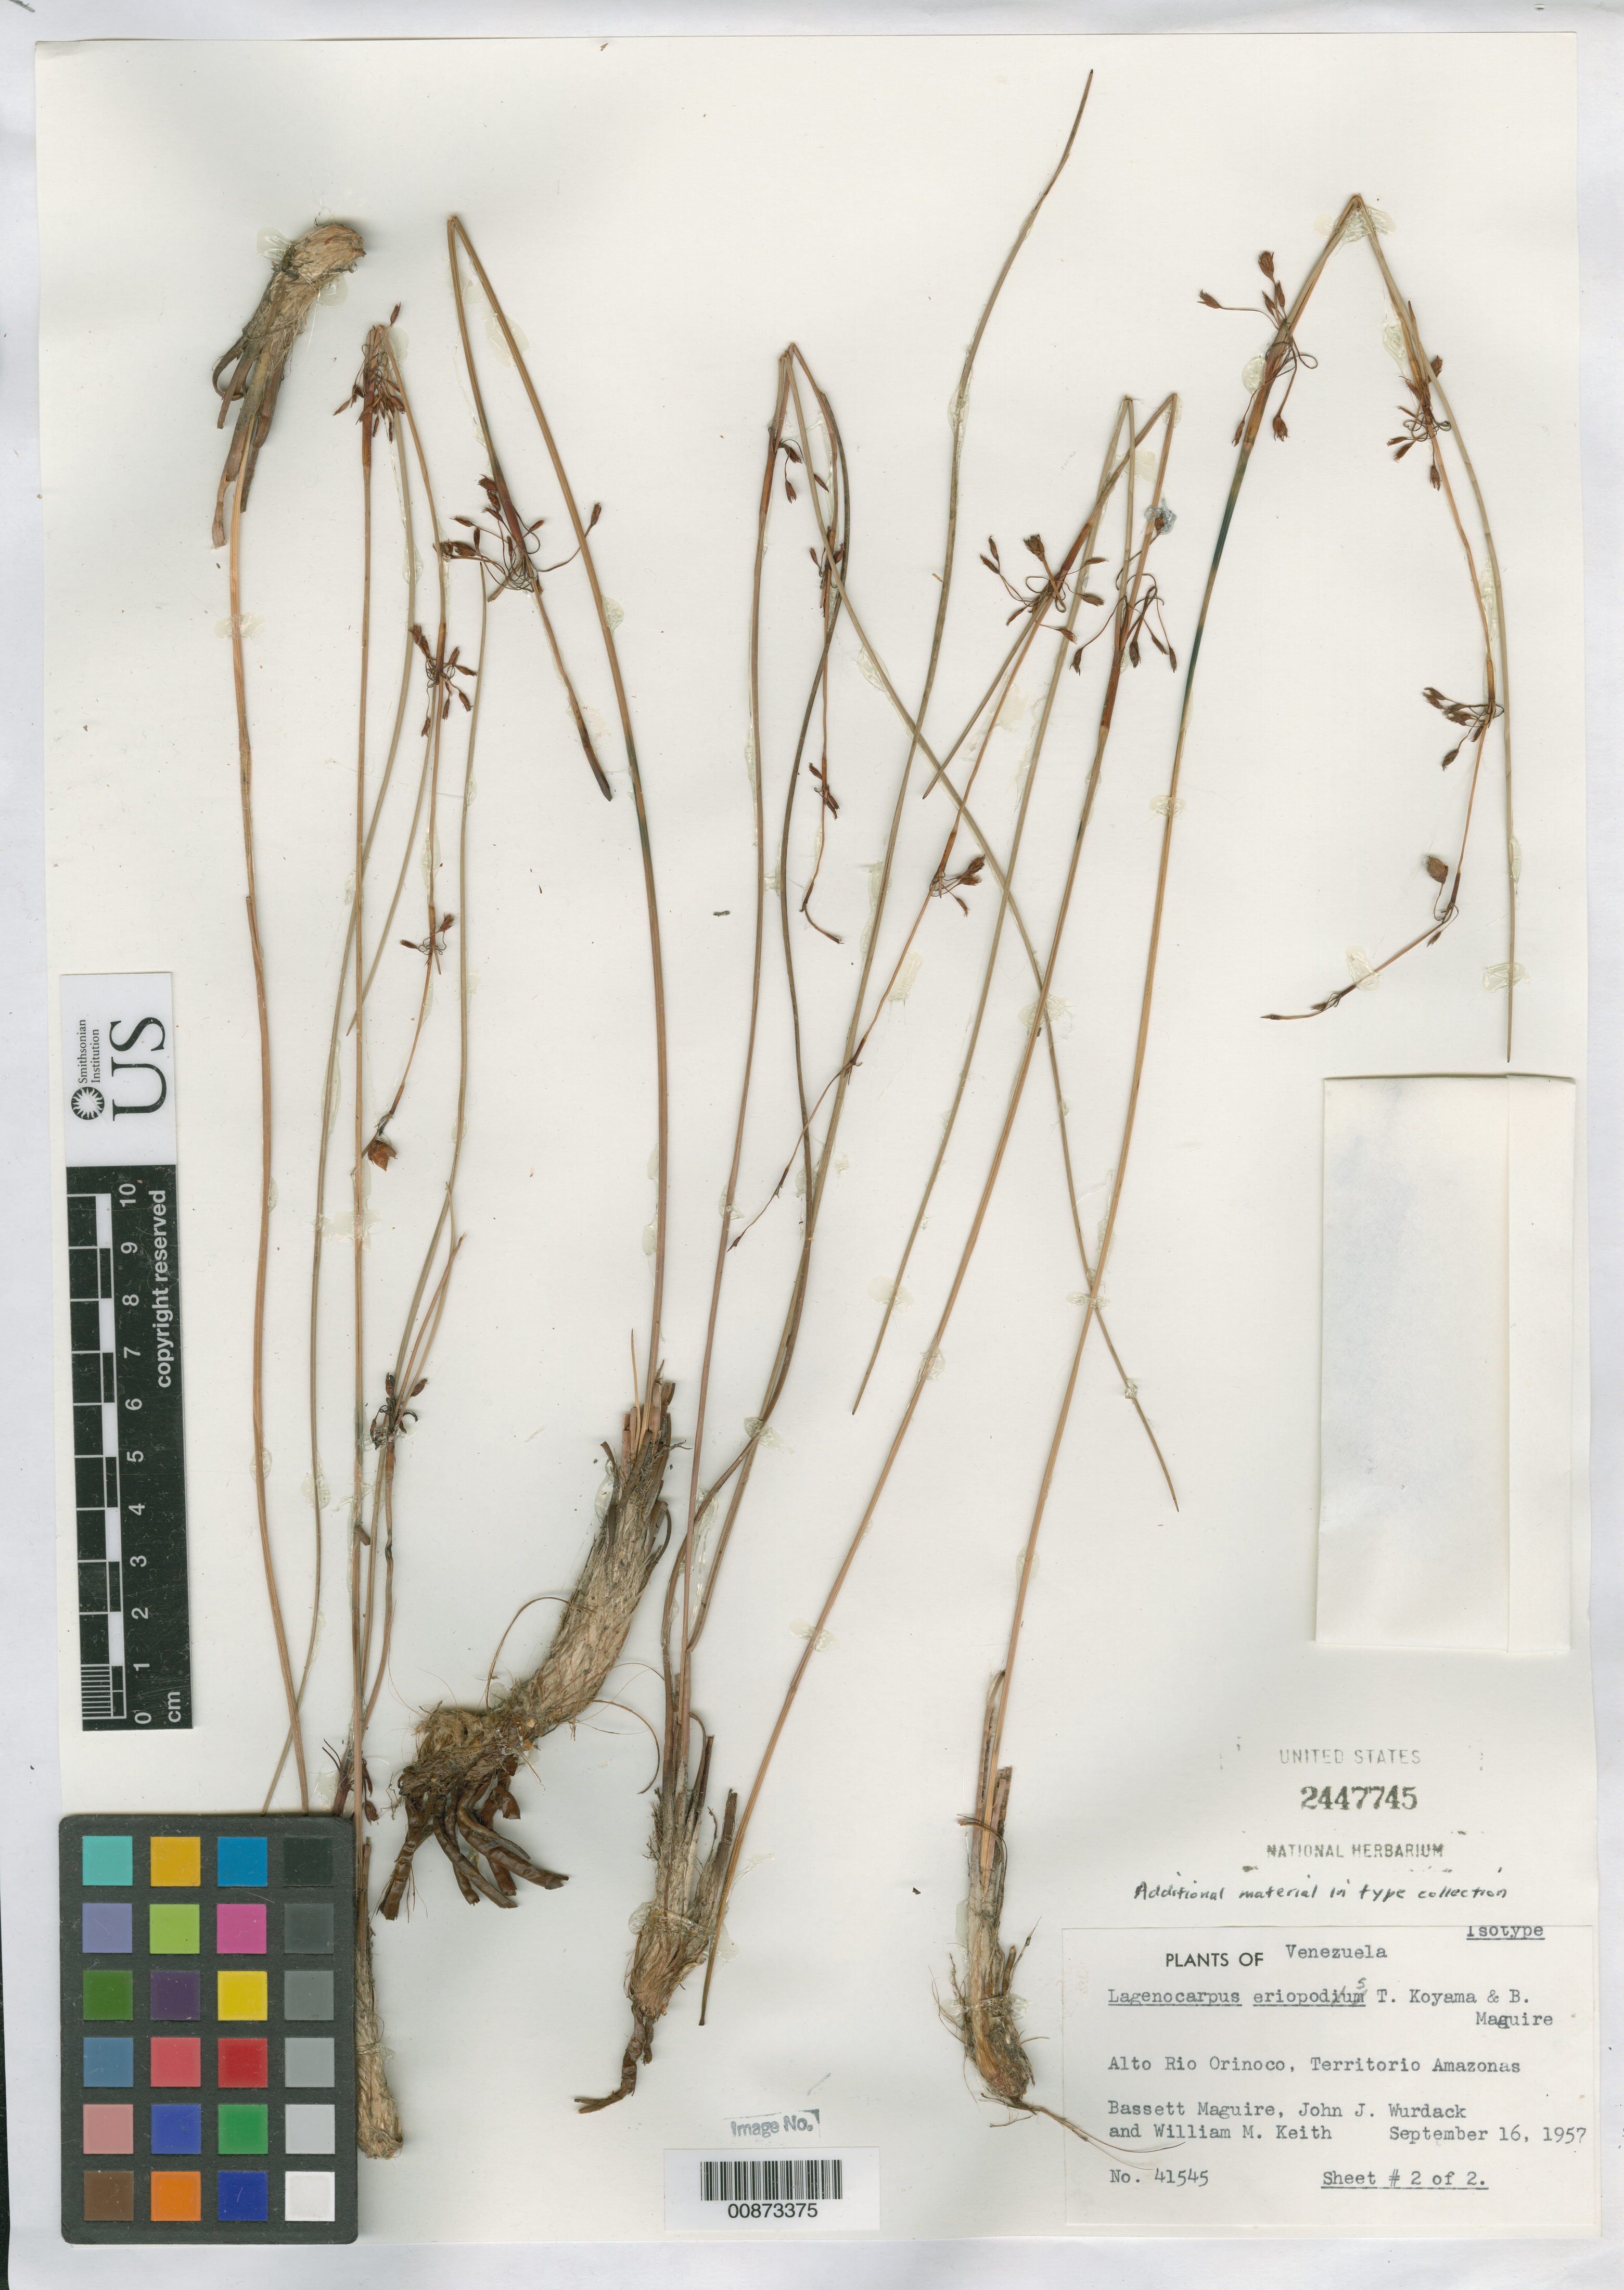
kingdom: Plantae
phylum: Tracheophyta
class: Liliopsida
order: Poales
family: Cyperaceae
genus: Lagenocarpus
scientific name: Lagenocarpus eriopodus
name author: T. Koyama & Maguire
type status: Isotype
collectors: B. Maguire, J. J. Wurdack & W. Keith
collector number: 41545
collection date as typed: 16 Sep 1957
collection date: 1957-09-16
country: Venezuela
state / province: Amazonas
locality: Alto Rio Orinoco.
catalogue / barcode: US 2447745